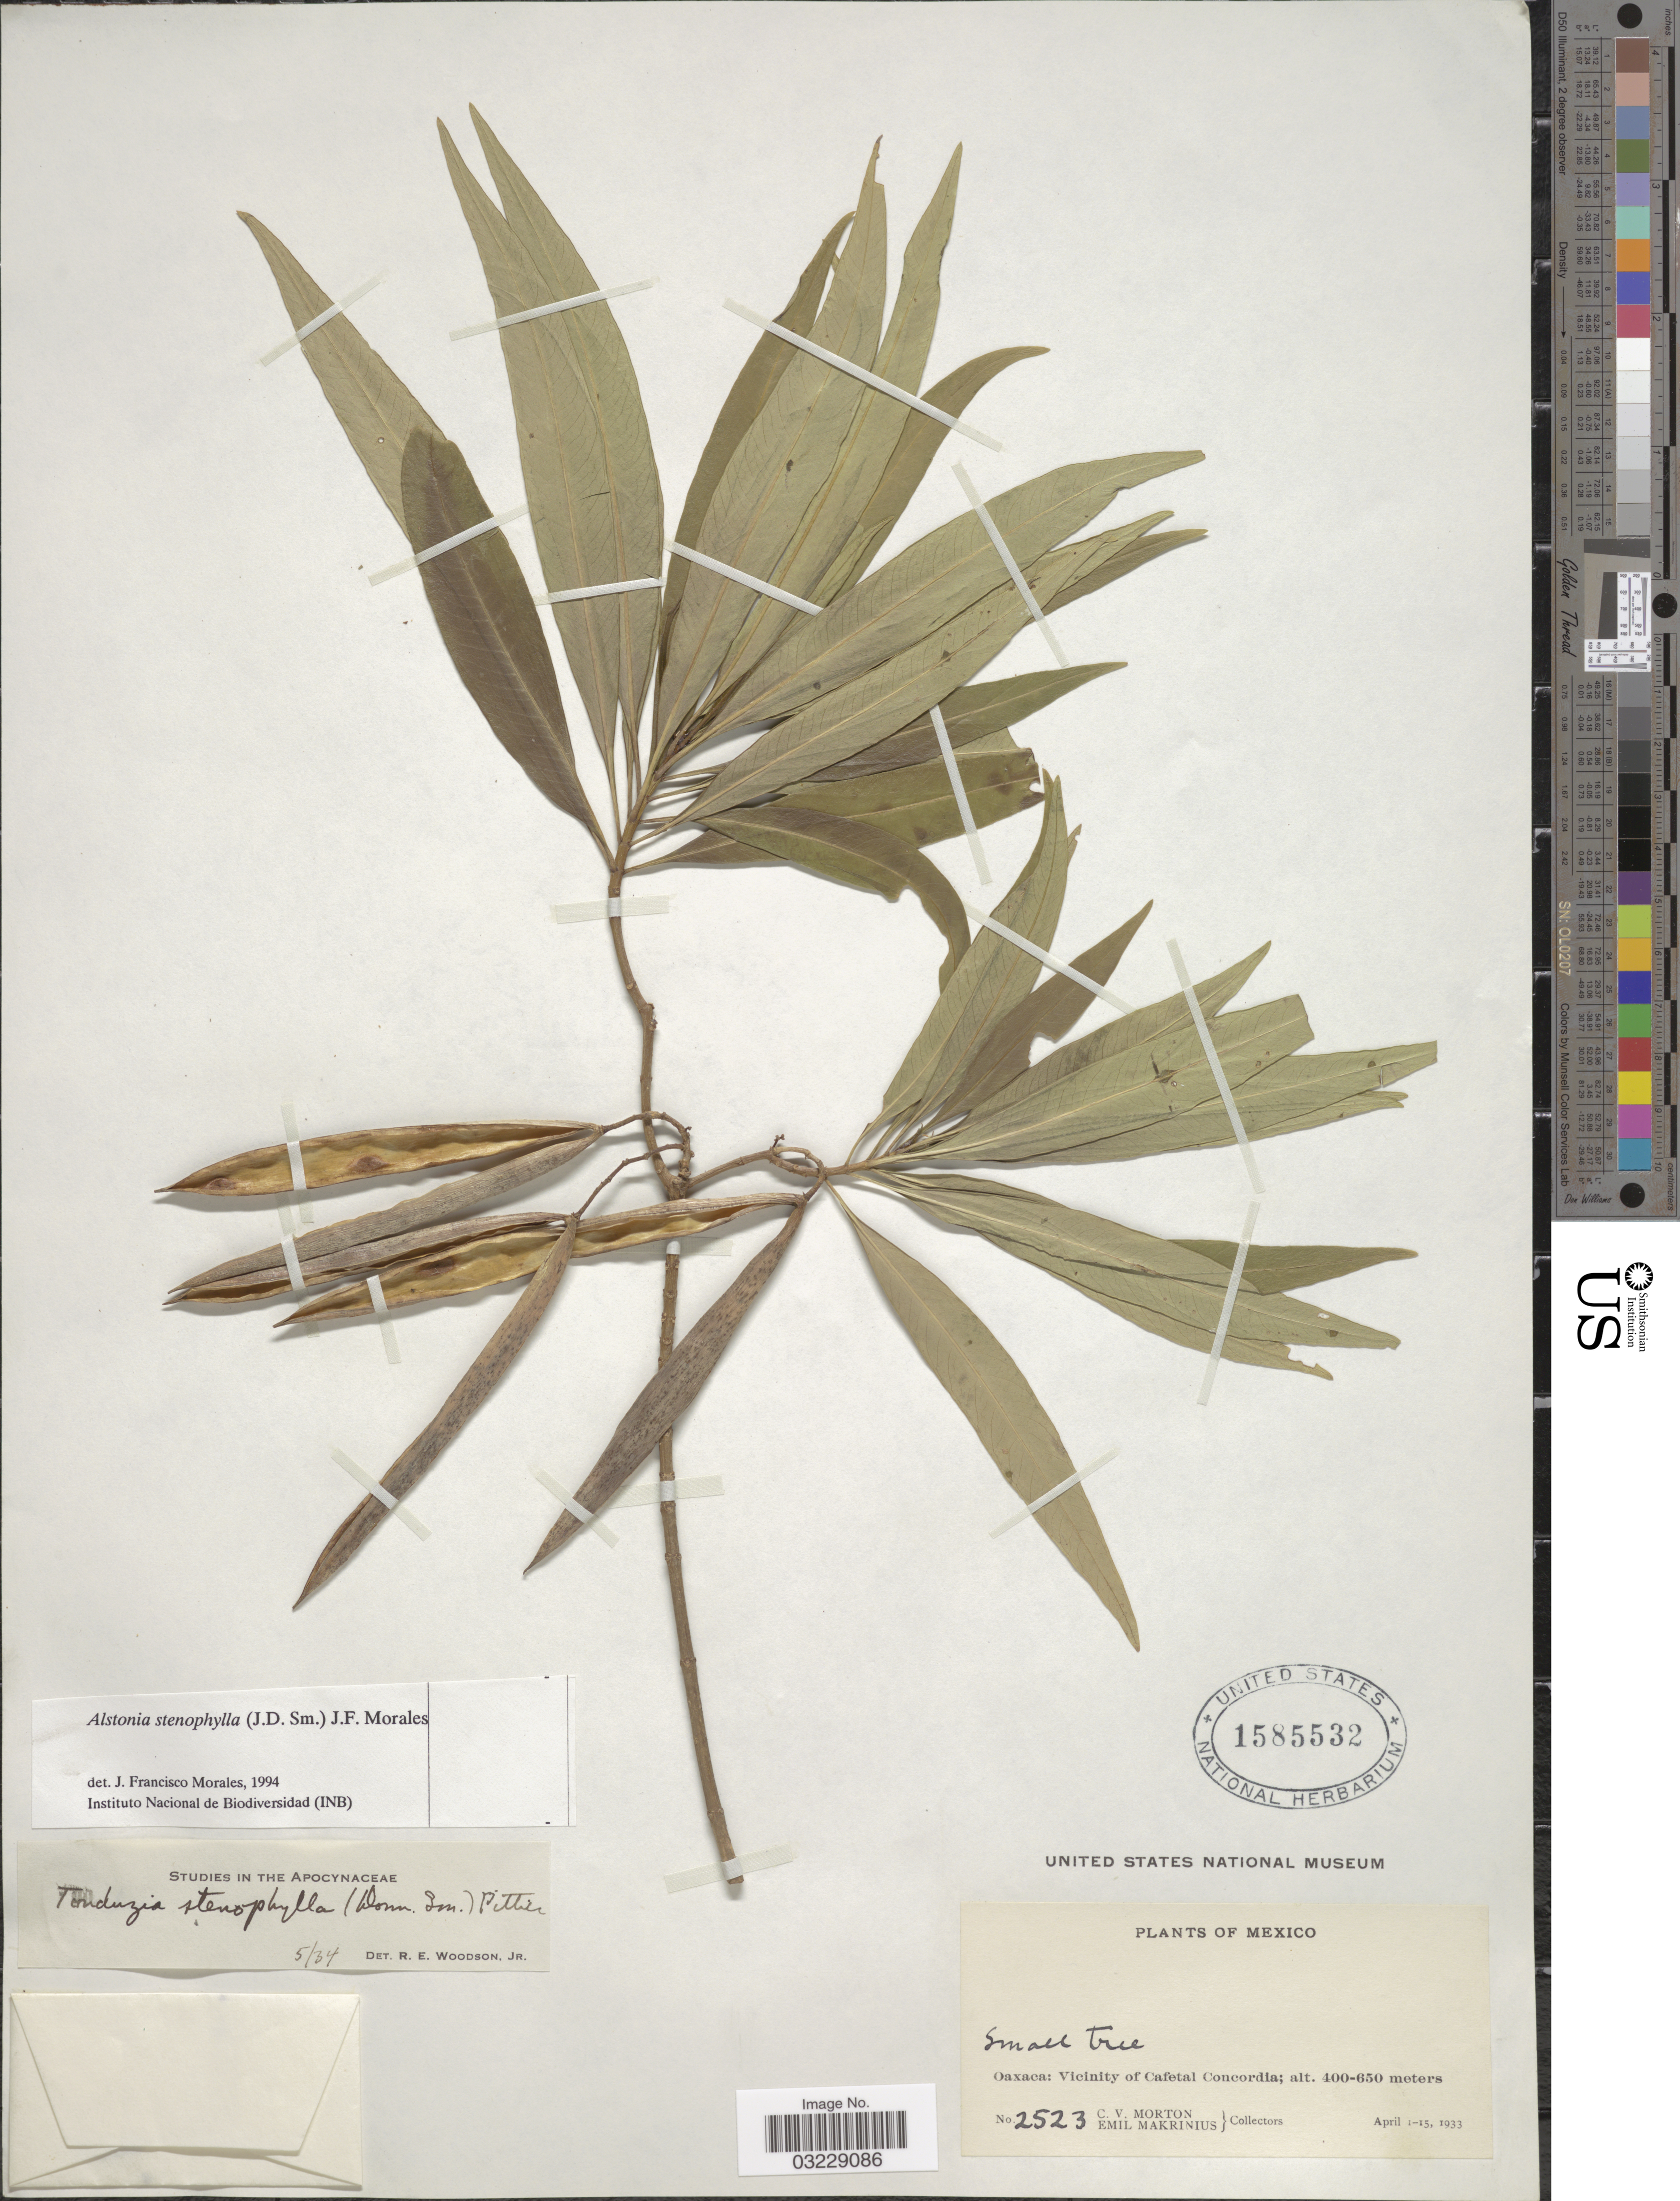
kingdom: Plantae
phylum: Tracheophyta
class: Magnoliopsida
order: Gentianales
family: Apocynaceae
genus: Alstonia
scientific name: Alstonia stenophylla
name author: Guillaumin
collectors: C. V. Morton & E. Makrinus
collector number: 2523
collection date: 1933-04-01/1933-04-15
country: Mexico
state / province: Oaxaca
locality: Vicinity of Cafetal Concordia.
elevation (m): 400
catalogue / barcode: US 1585532